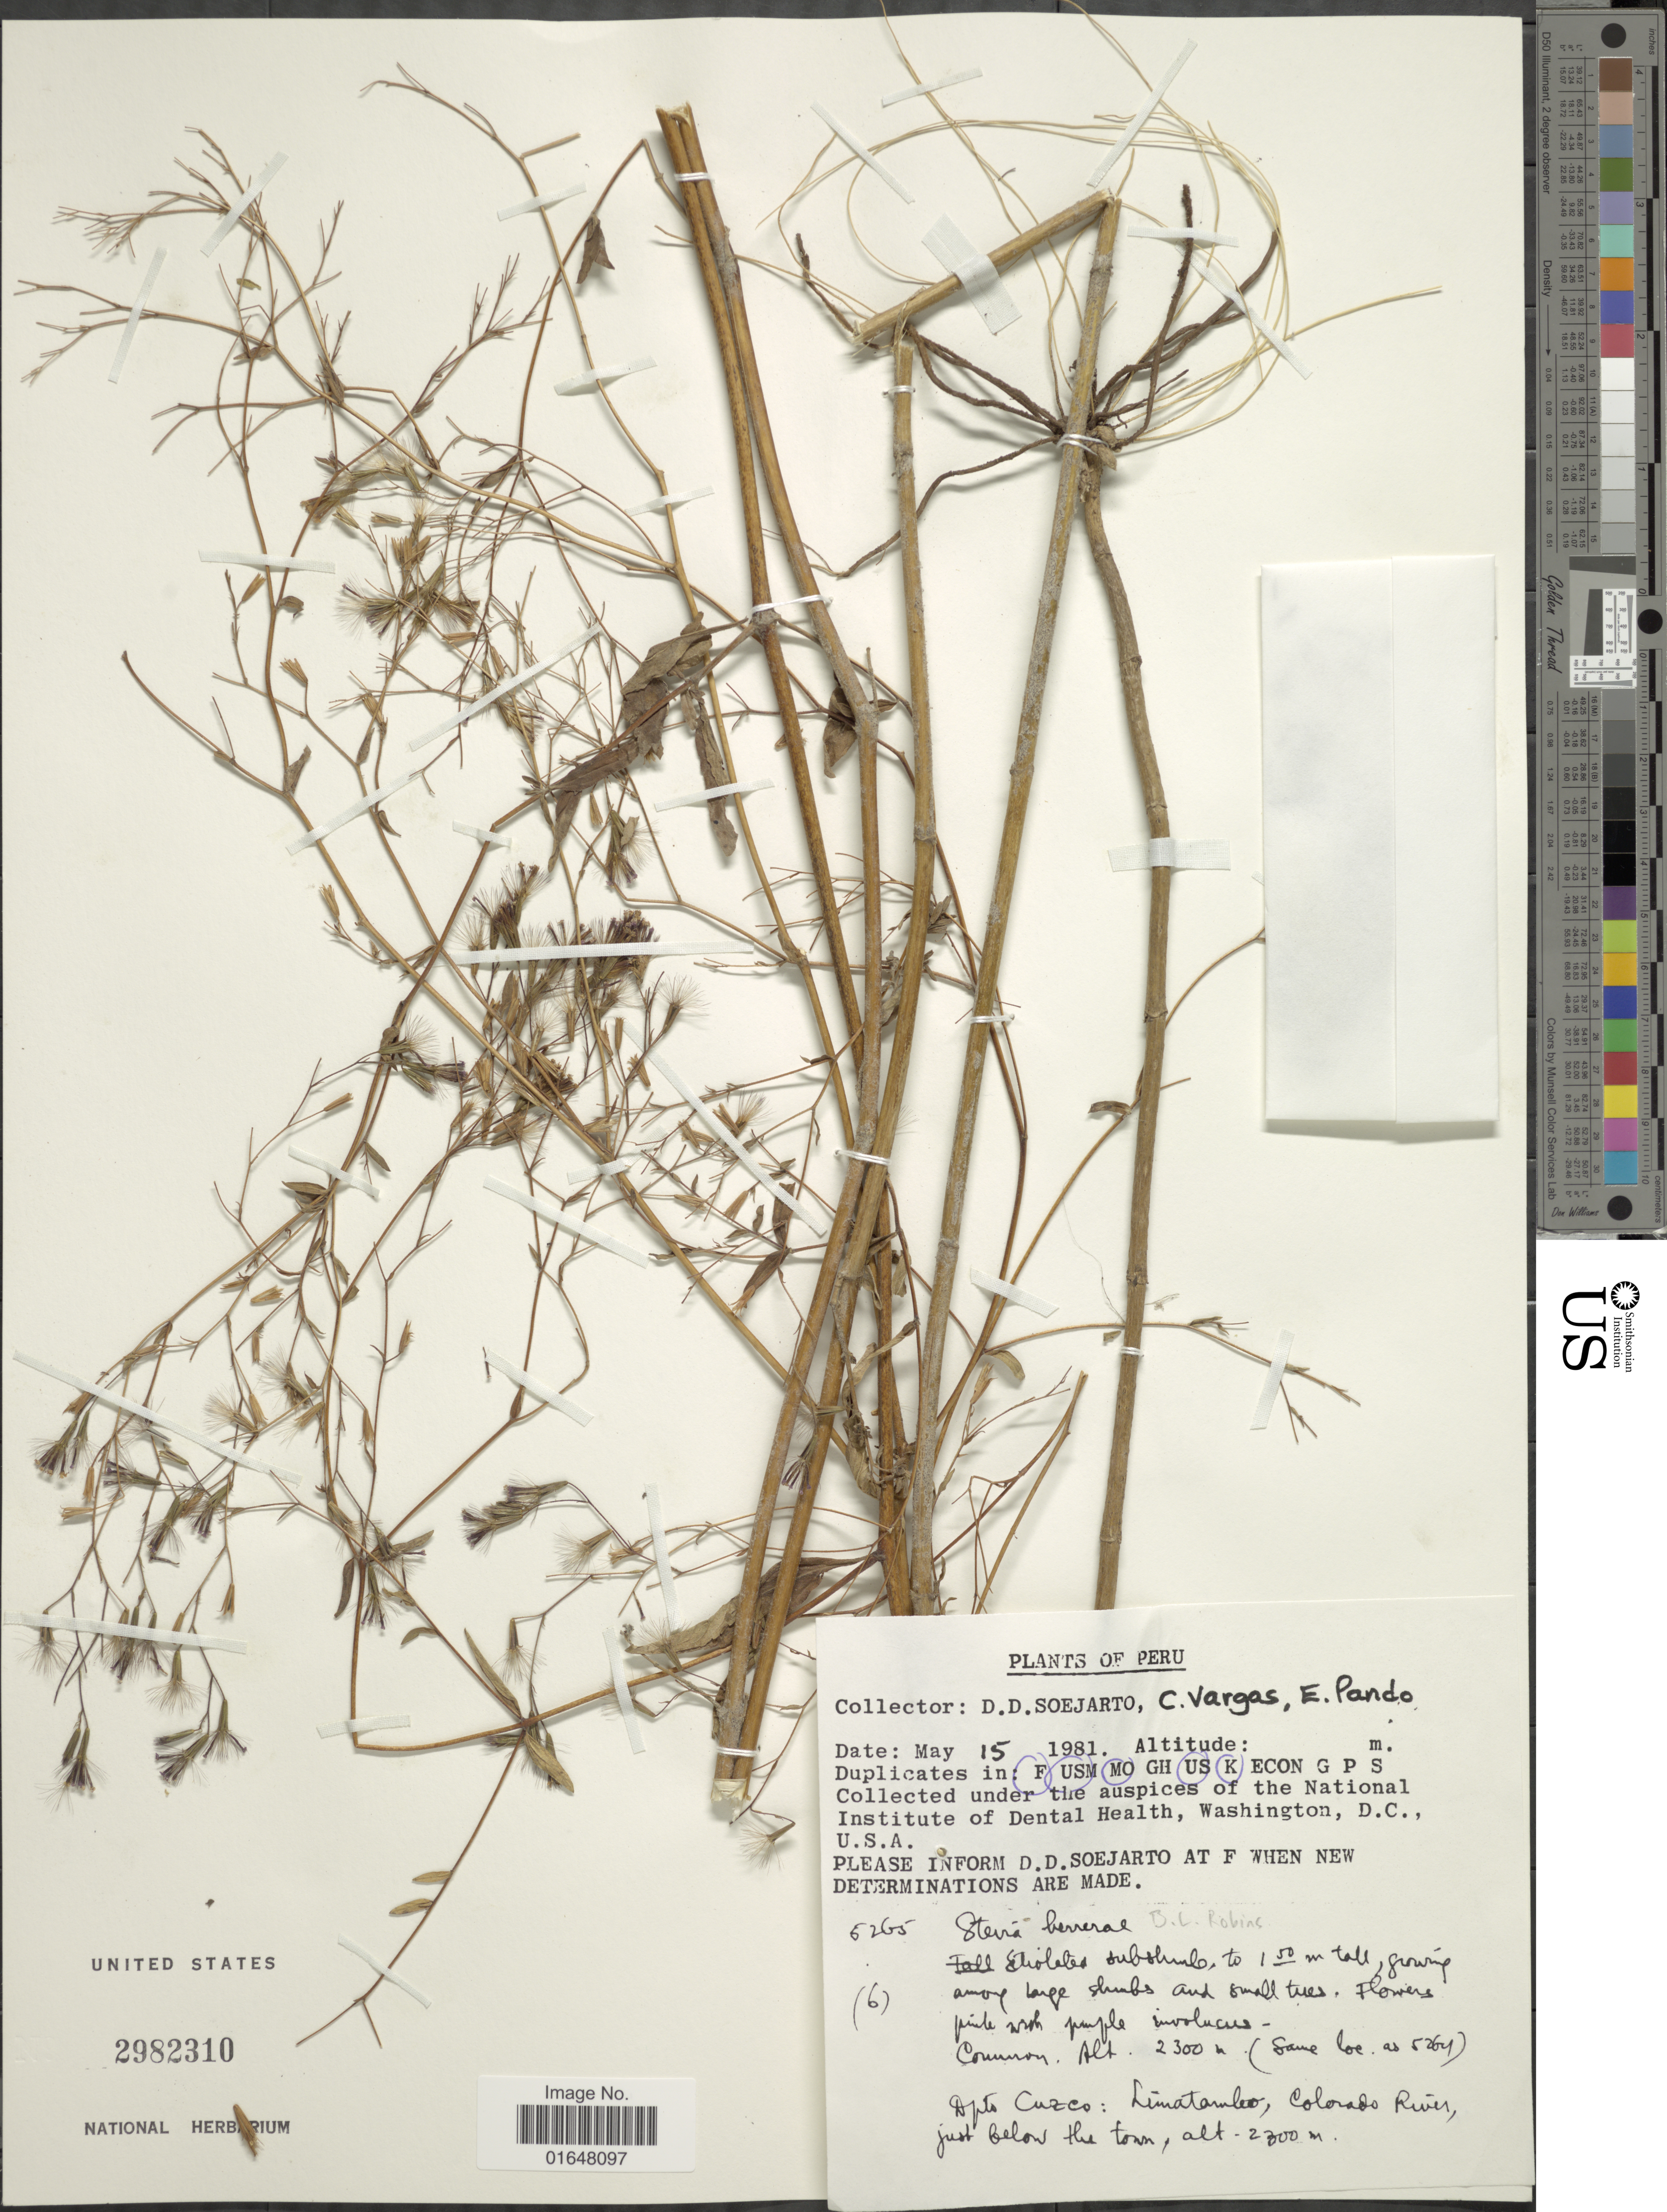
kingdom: Plantae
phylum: Tracheophyta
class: Magnoliopsida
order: Asterales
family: Asteraceae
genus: Stevia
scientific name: Stevia herrerae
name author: B.L. Rob.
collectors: C. Vargas & E. Pando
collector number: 5265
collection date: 1981-05-15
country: Peru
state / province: Cusco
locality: Limatambo, Colorado River, just below the town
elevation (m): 2300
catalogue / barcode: US 2982310